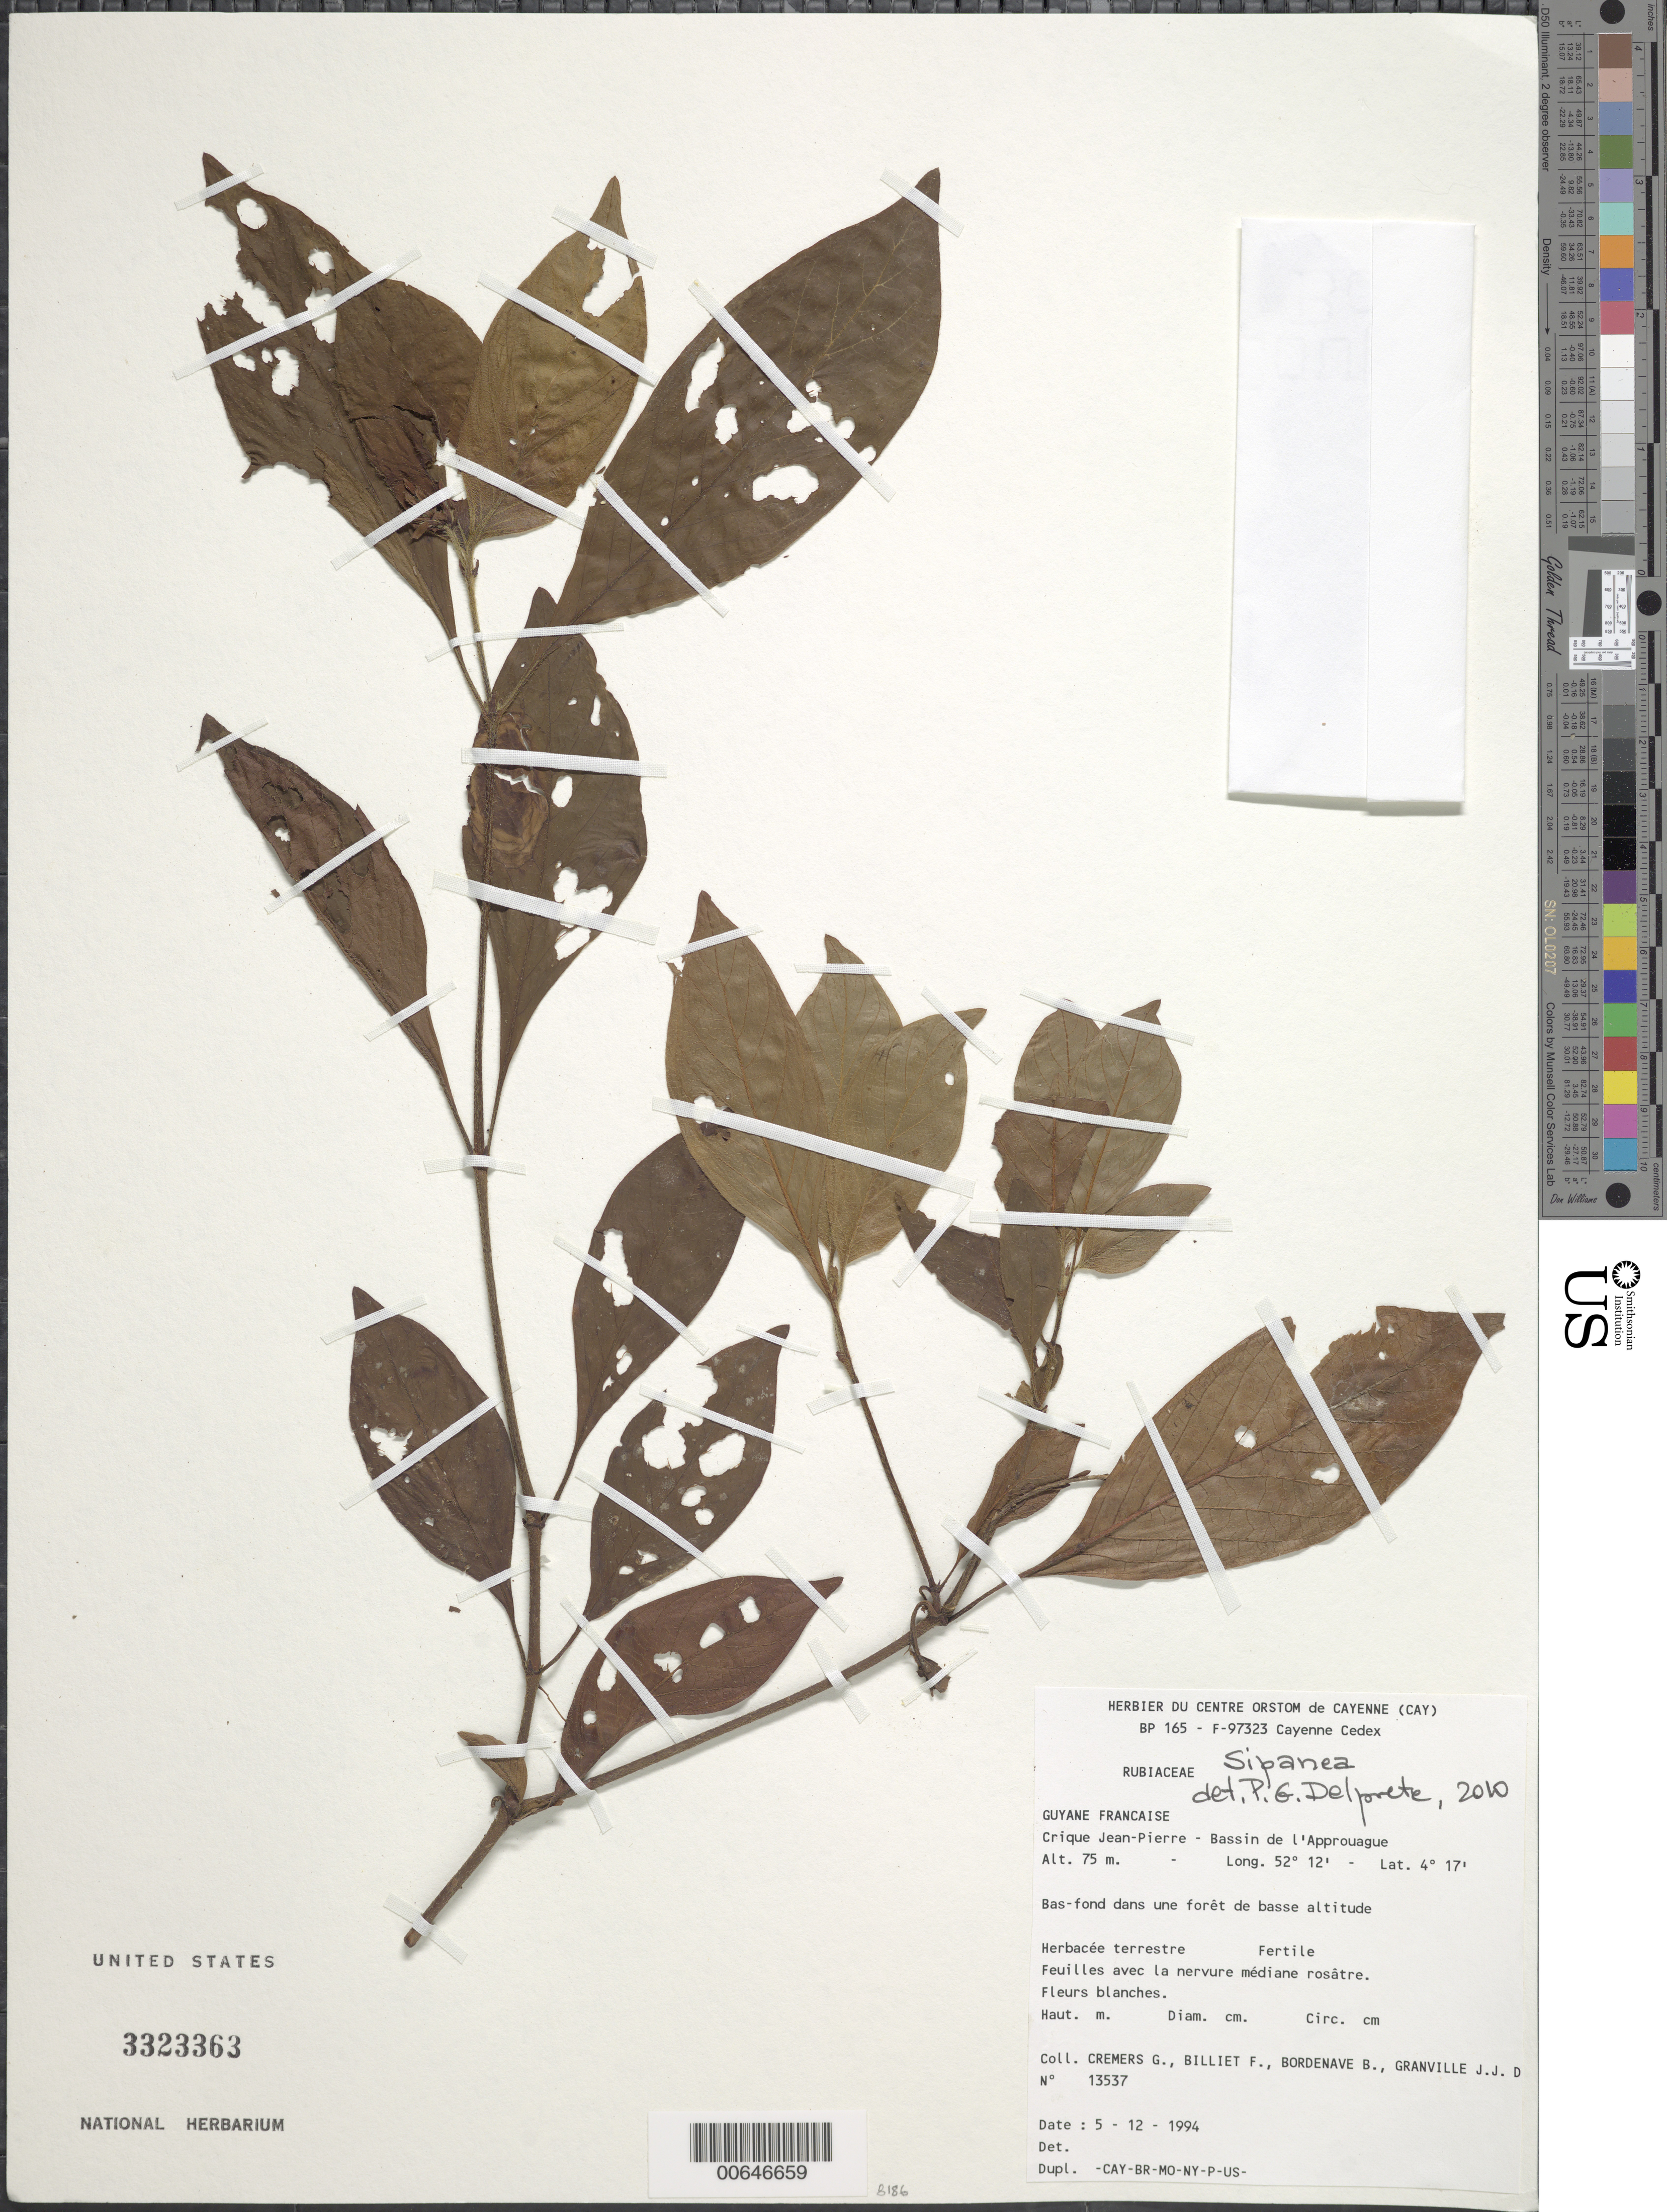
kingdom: Plantae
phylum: Tracheophyta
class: Magnoliopsida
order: Gentianales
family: Rubiaceae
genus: Sipanea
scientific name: Sipanea sp.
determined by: Delprete, P. G., Herb. de Guyane Cay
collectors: G. Cremers, F. Billiet, B. Bordenave, J.-J. de Granville & B. Jadin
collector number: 13537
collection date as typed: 5-Dec-94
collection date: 1994-12-05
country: French Guiana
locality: Crique Jean-Pierre, Bassin de l'Approuague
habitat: Bas-fond dans une forêt de basse altitude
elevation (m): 75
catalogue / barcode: US 3323363